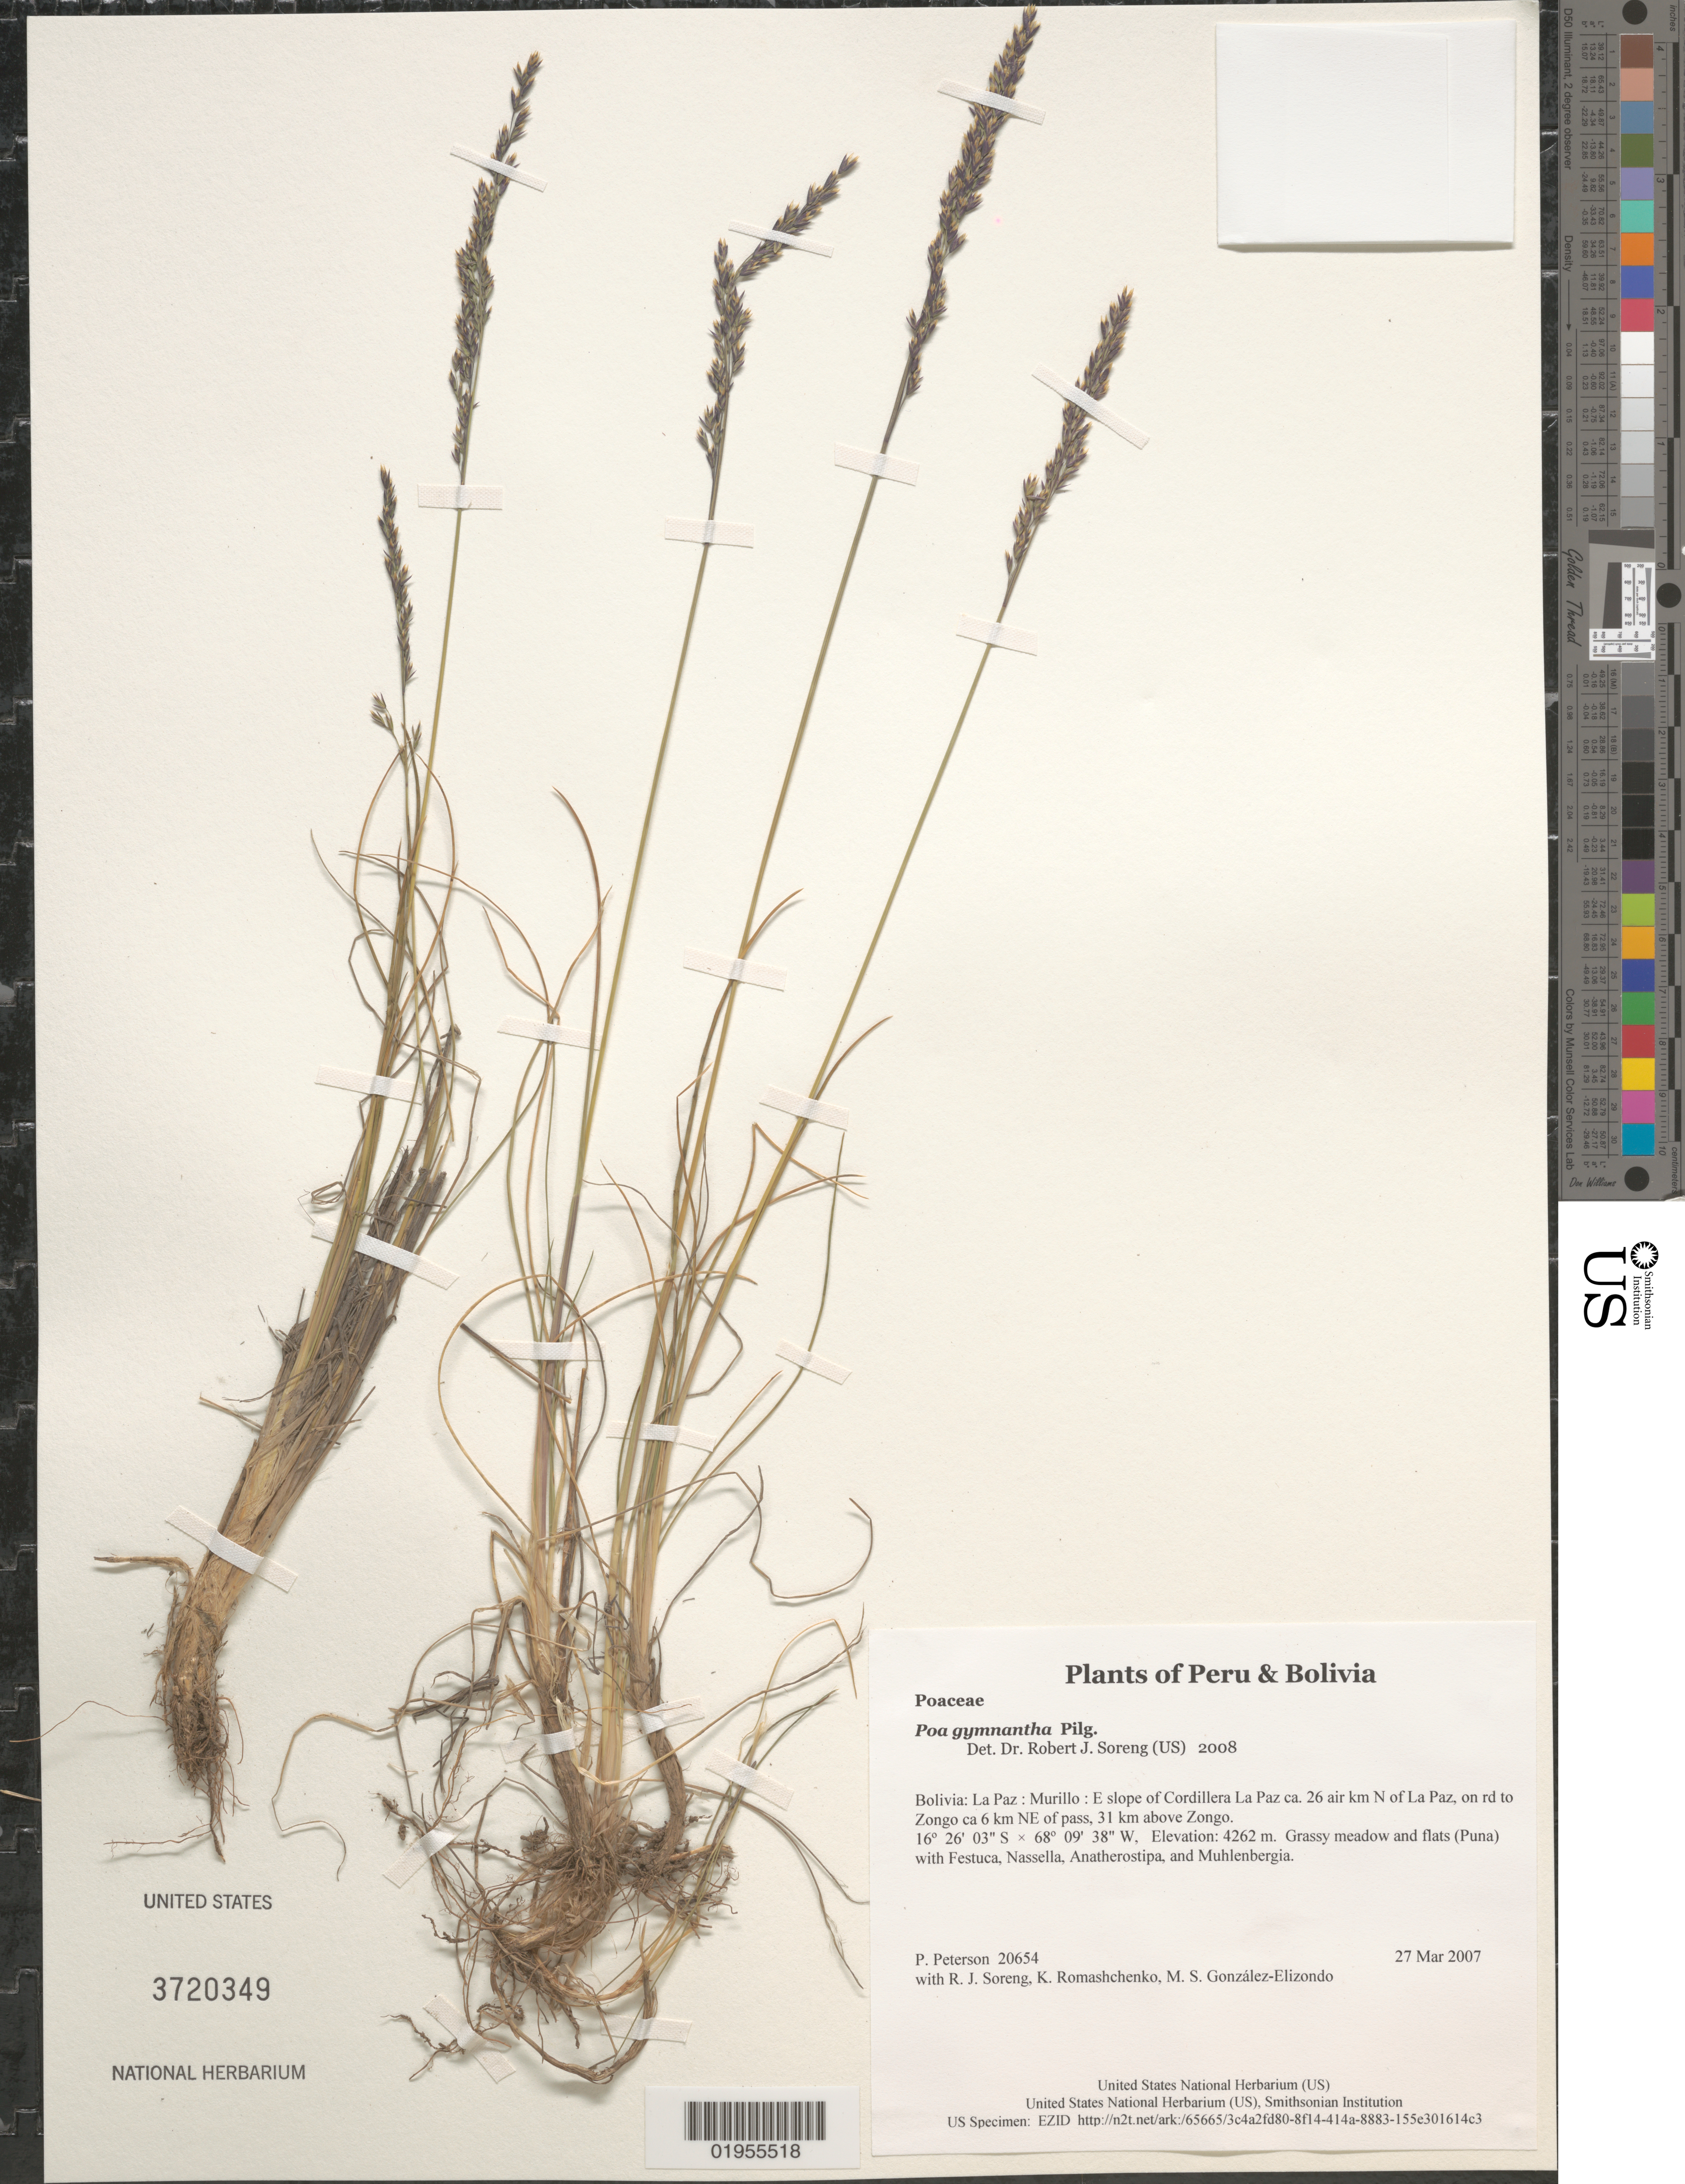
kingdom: Plantae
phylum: Tracheophyta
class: Liliopsida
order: Poales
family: Poaceae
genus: Poa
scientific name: Poa gymnantha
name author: Pilg.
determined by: Soreng, Robert J., Research Associate (BOT), Smithsonian Institution - National Museum of Natural History (UNITED STATES)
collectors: P. M. Peterson, R. J. Soreng, K. Romashchenko & M. S. González-Elizondo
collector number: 20654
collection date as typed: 27 Mar 2007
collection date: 2007-03-27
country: Bolivia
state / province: La Paz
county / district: Murillo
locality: E slope of Cordillera La Paz ca. 26 air km N of La Paz, on rd to Zongo ca 6 km NE of pass, 31 km above Zongo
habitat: Grassy meadow and flats (Puna) with Festuca, Nassella, Anatherostipa, and Muhlenbergia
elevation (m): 4262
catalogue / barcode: US 3720349